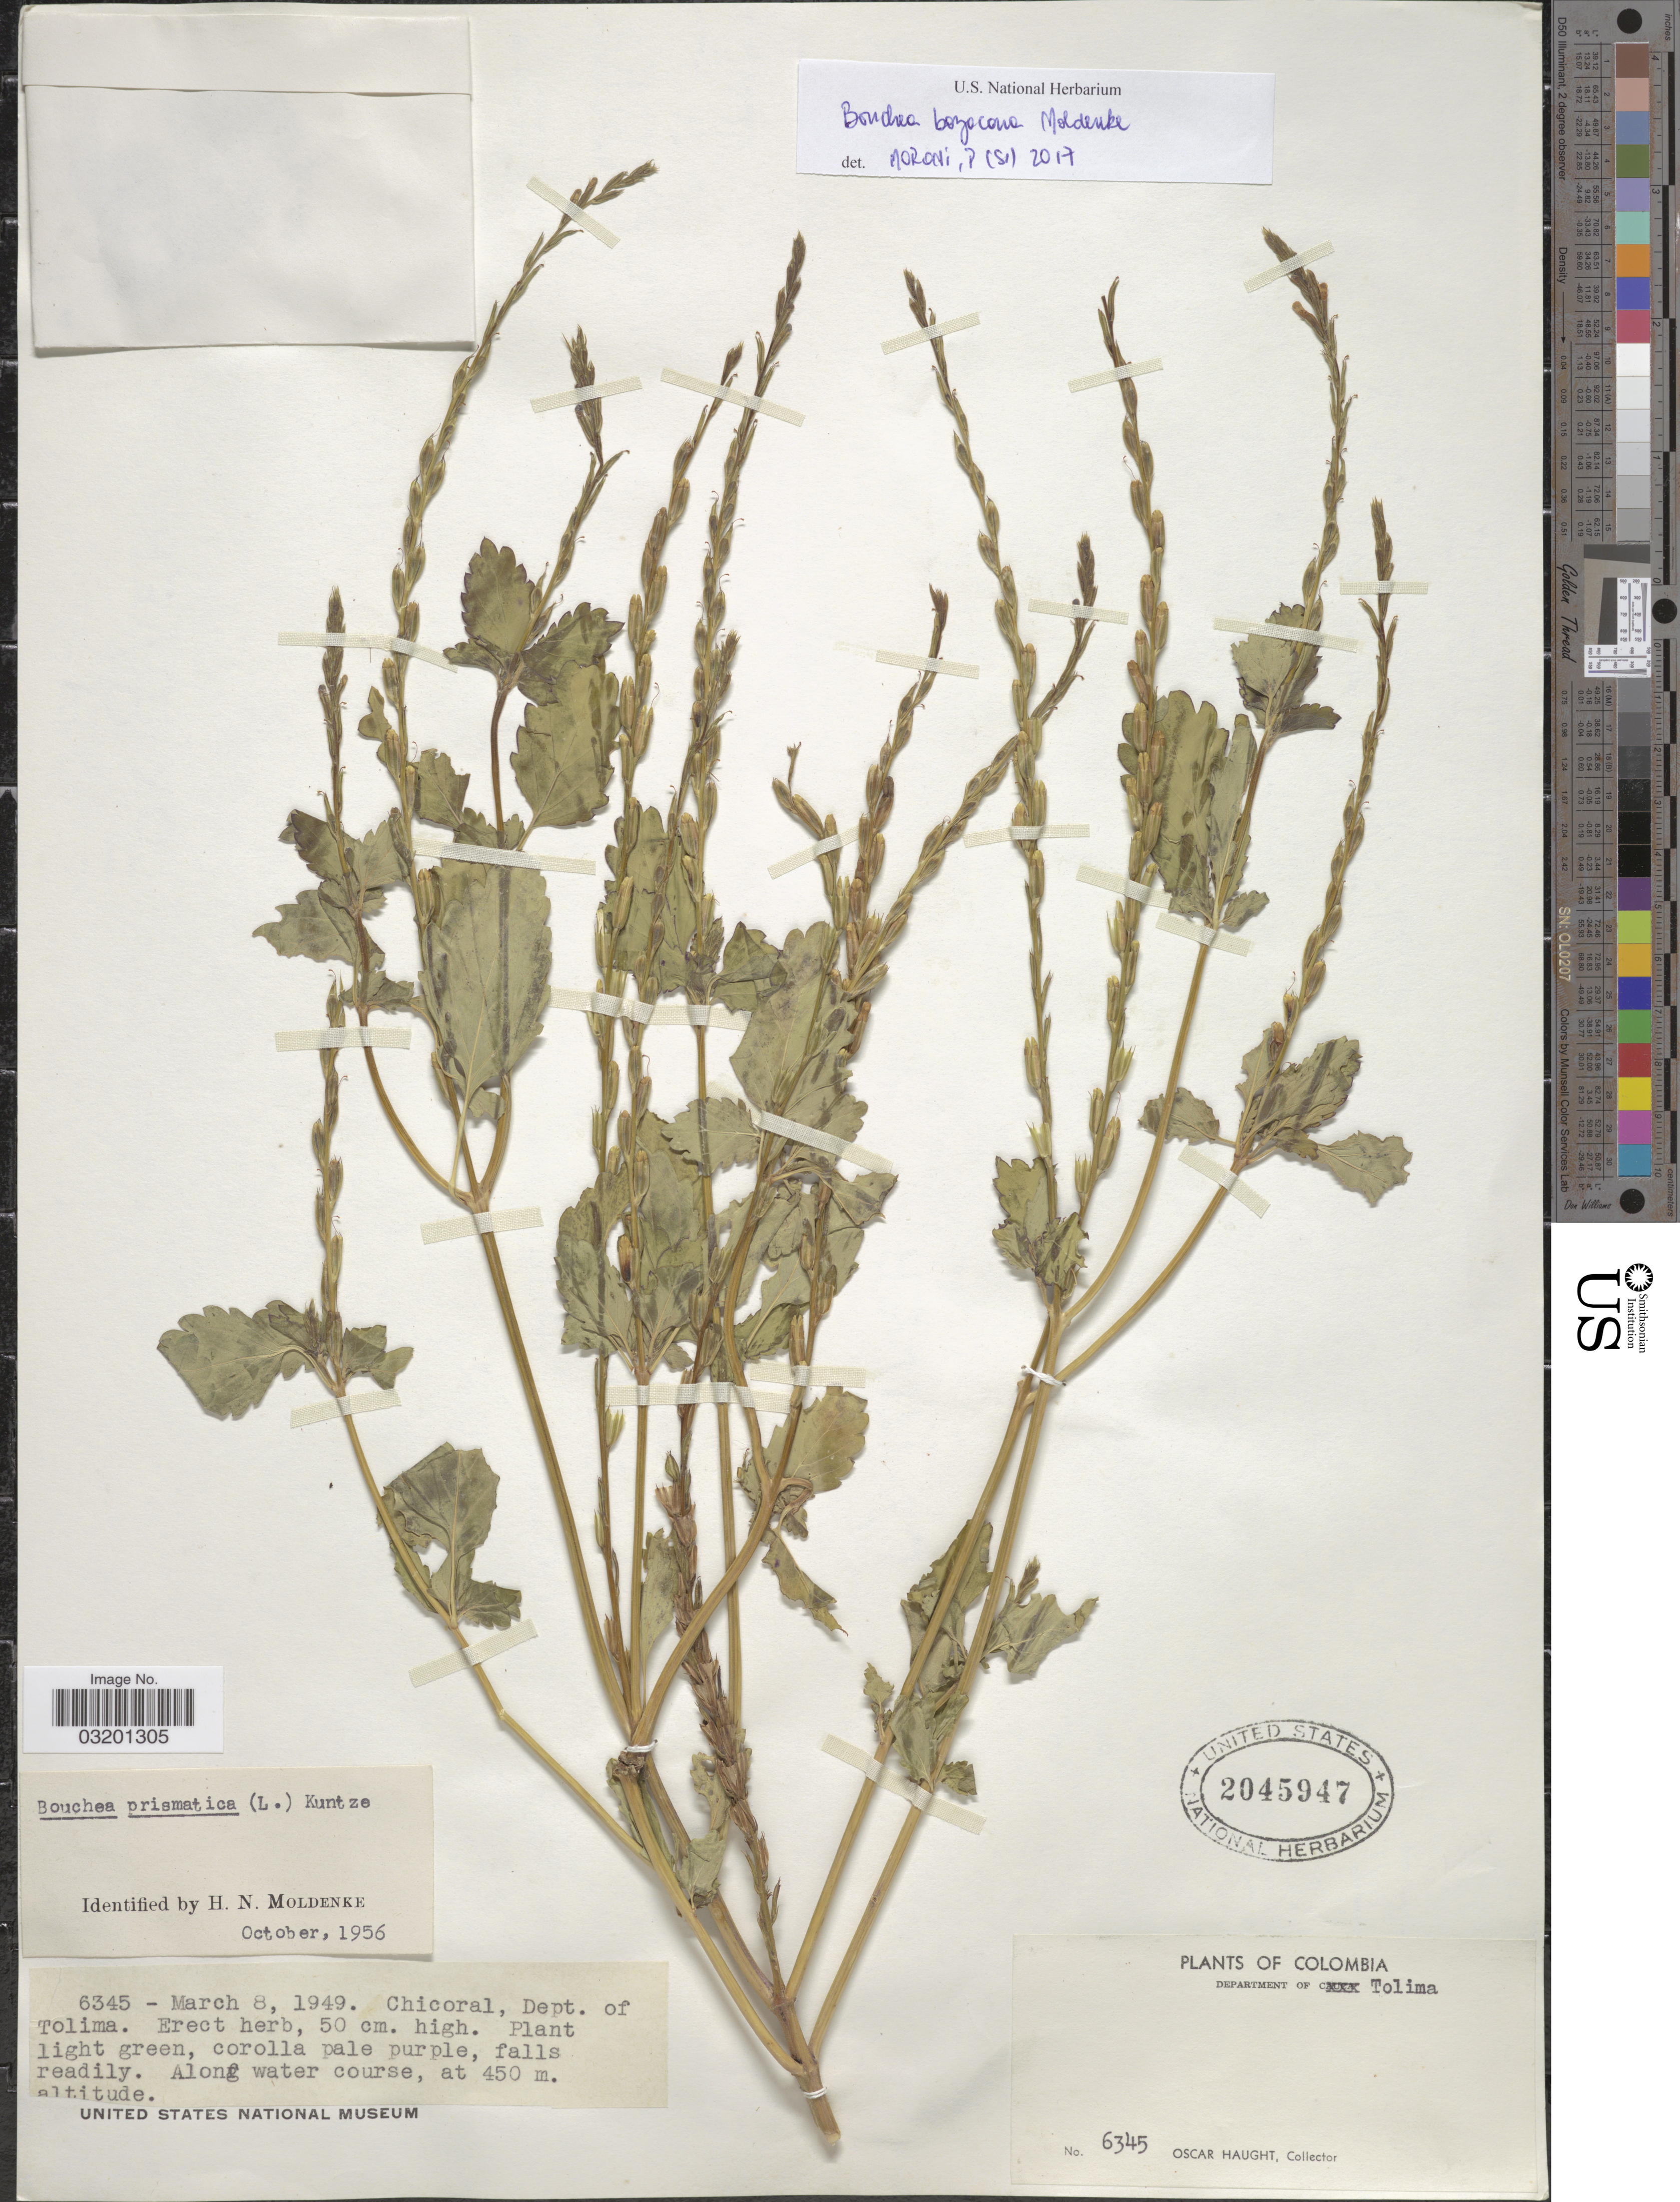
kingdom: Plantae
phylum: Tracheophyta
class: Magnoliopsida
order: Lamiales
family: Verbenaceae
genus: Bouchea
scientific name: Bouchea boyacana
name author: Moldenke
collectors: O. Haught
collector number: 6345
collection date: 1949-03-08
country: Colombia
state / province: Tolima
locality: Chicoral, Dept. of Tolima.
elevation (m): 450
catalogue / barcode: US 2045947